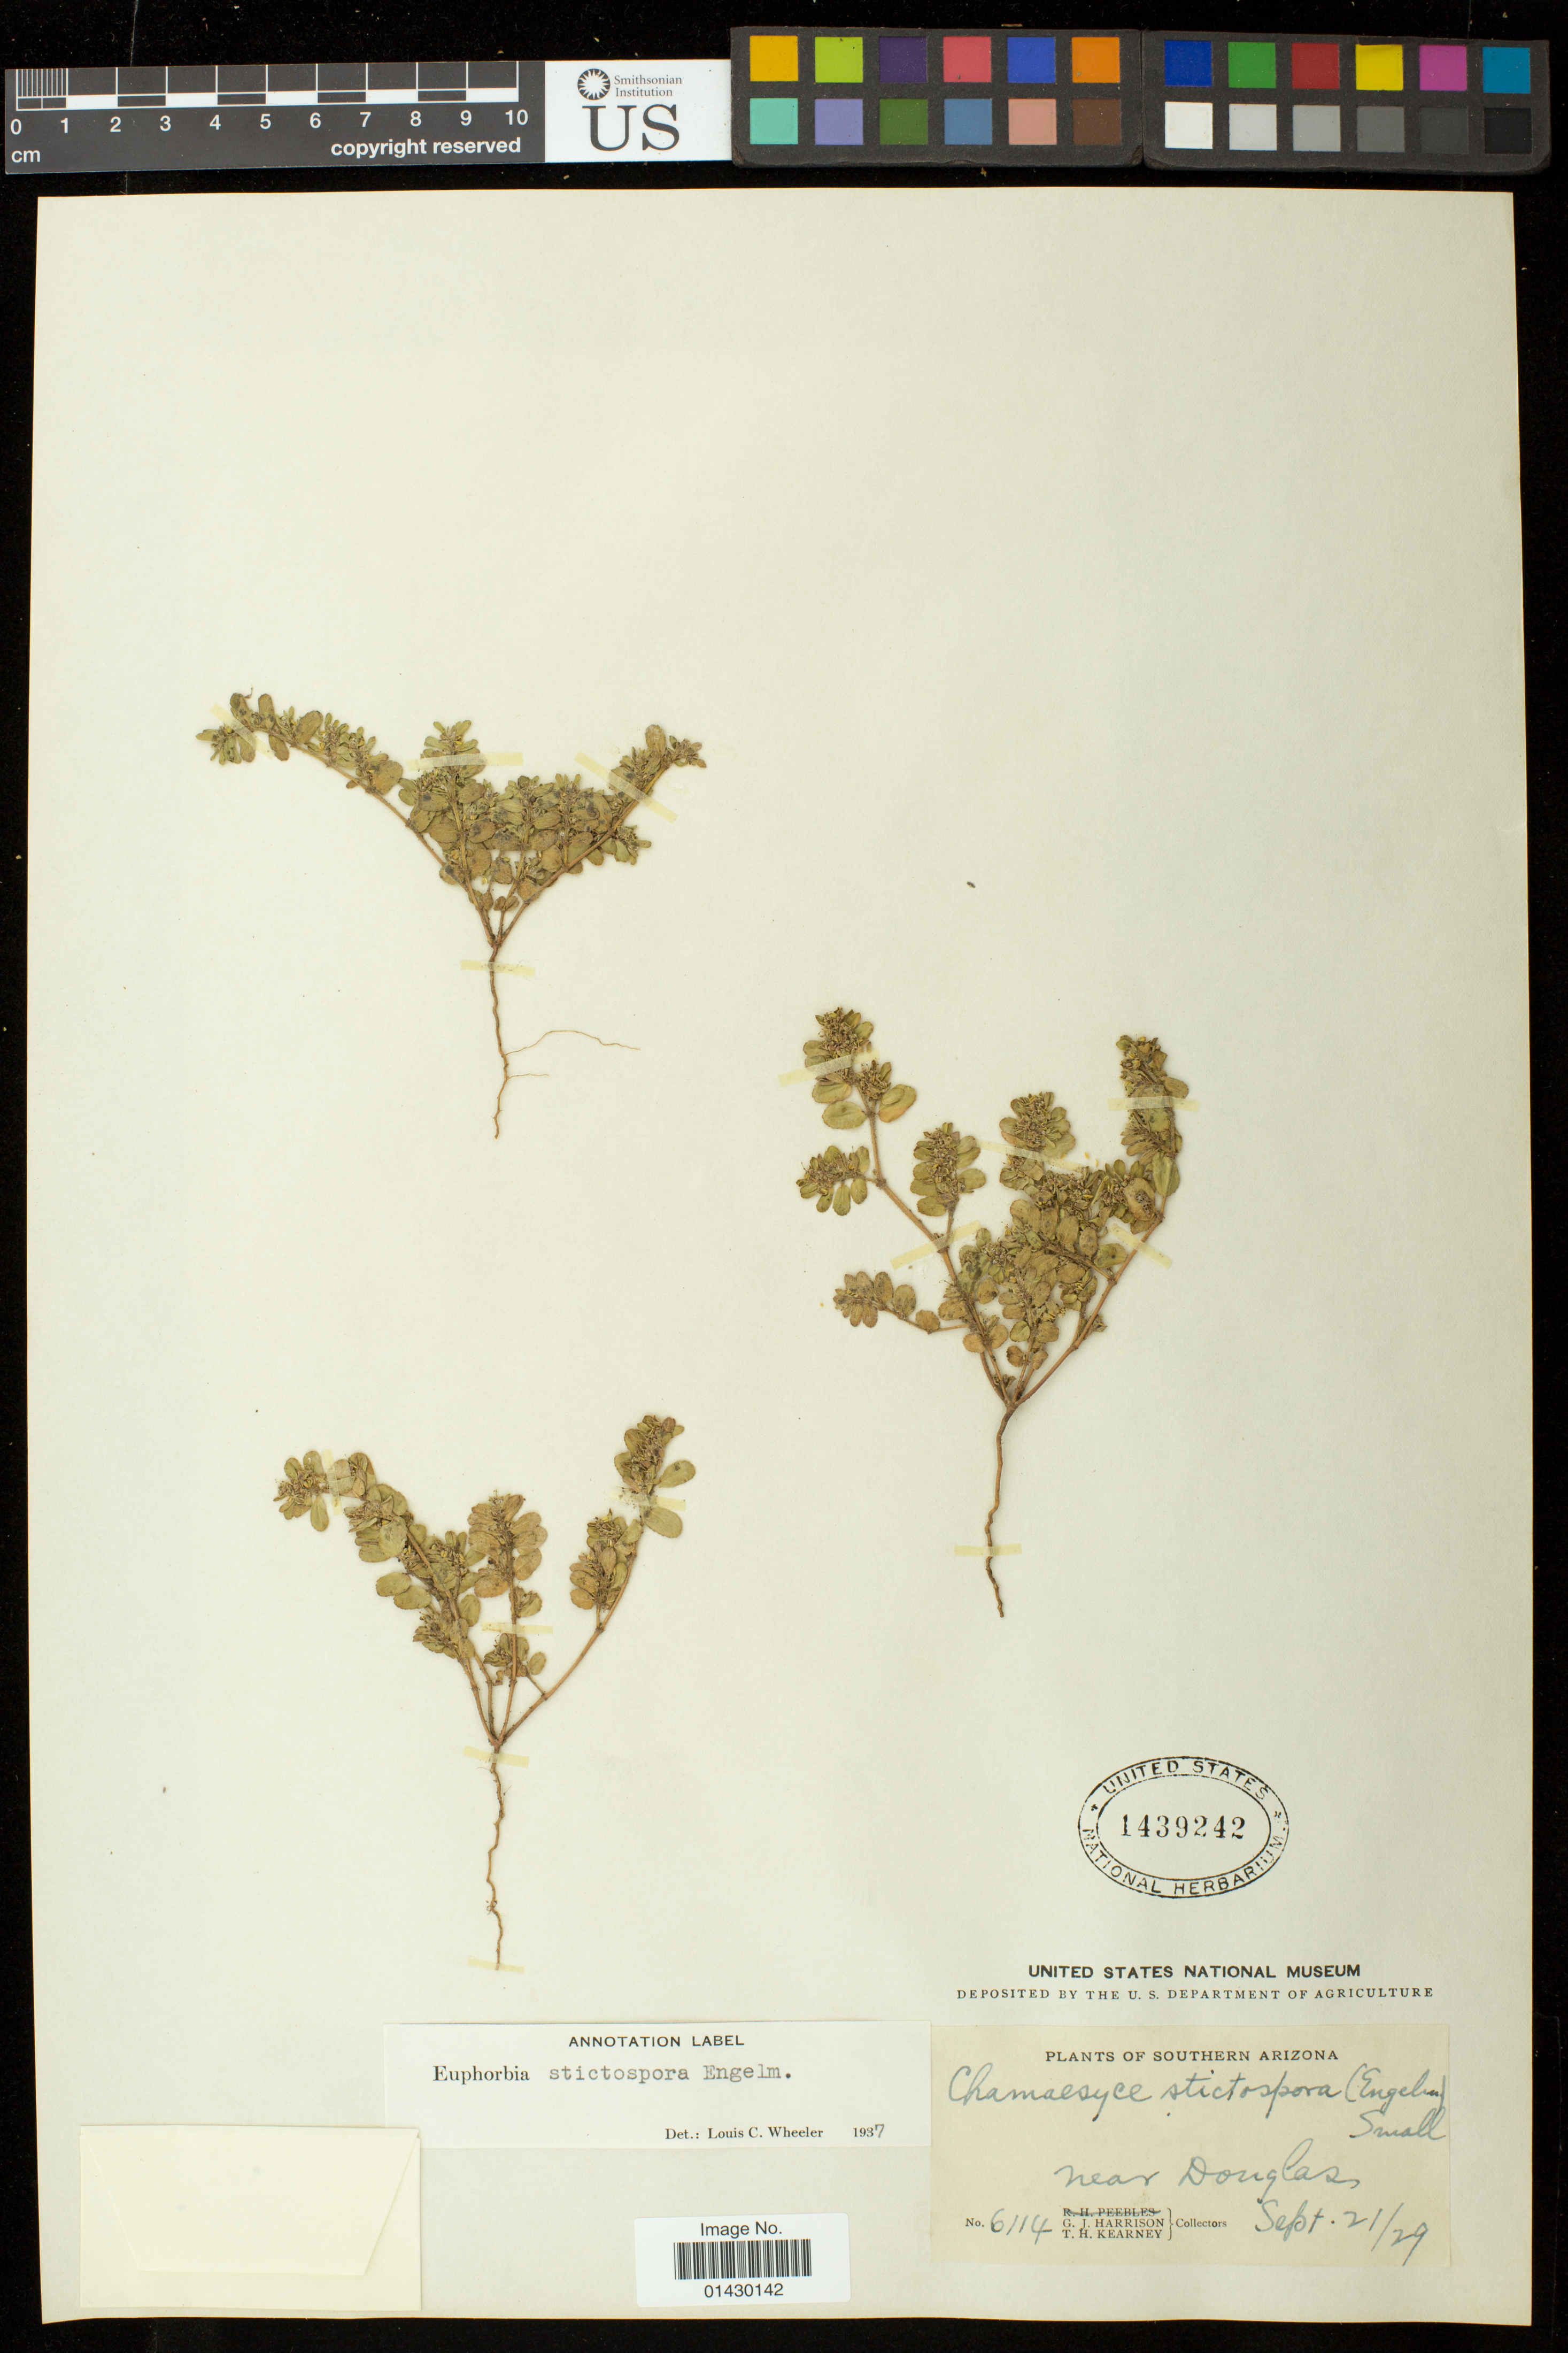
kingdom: Plantae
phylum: Tracheophyta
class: Magnoliopsida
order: Malpighiales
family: Euphorbiaceae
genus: Euphorbia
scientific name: Euphorbia stictospora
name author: Engelm.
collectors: G. J. Harrison & T. H. Kearney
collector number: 6114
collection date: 1929-09-21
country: United States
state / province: Arizona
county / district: Cochise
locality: Near Douglas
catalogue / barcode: US 1439242